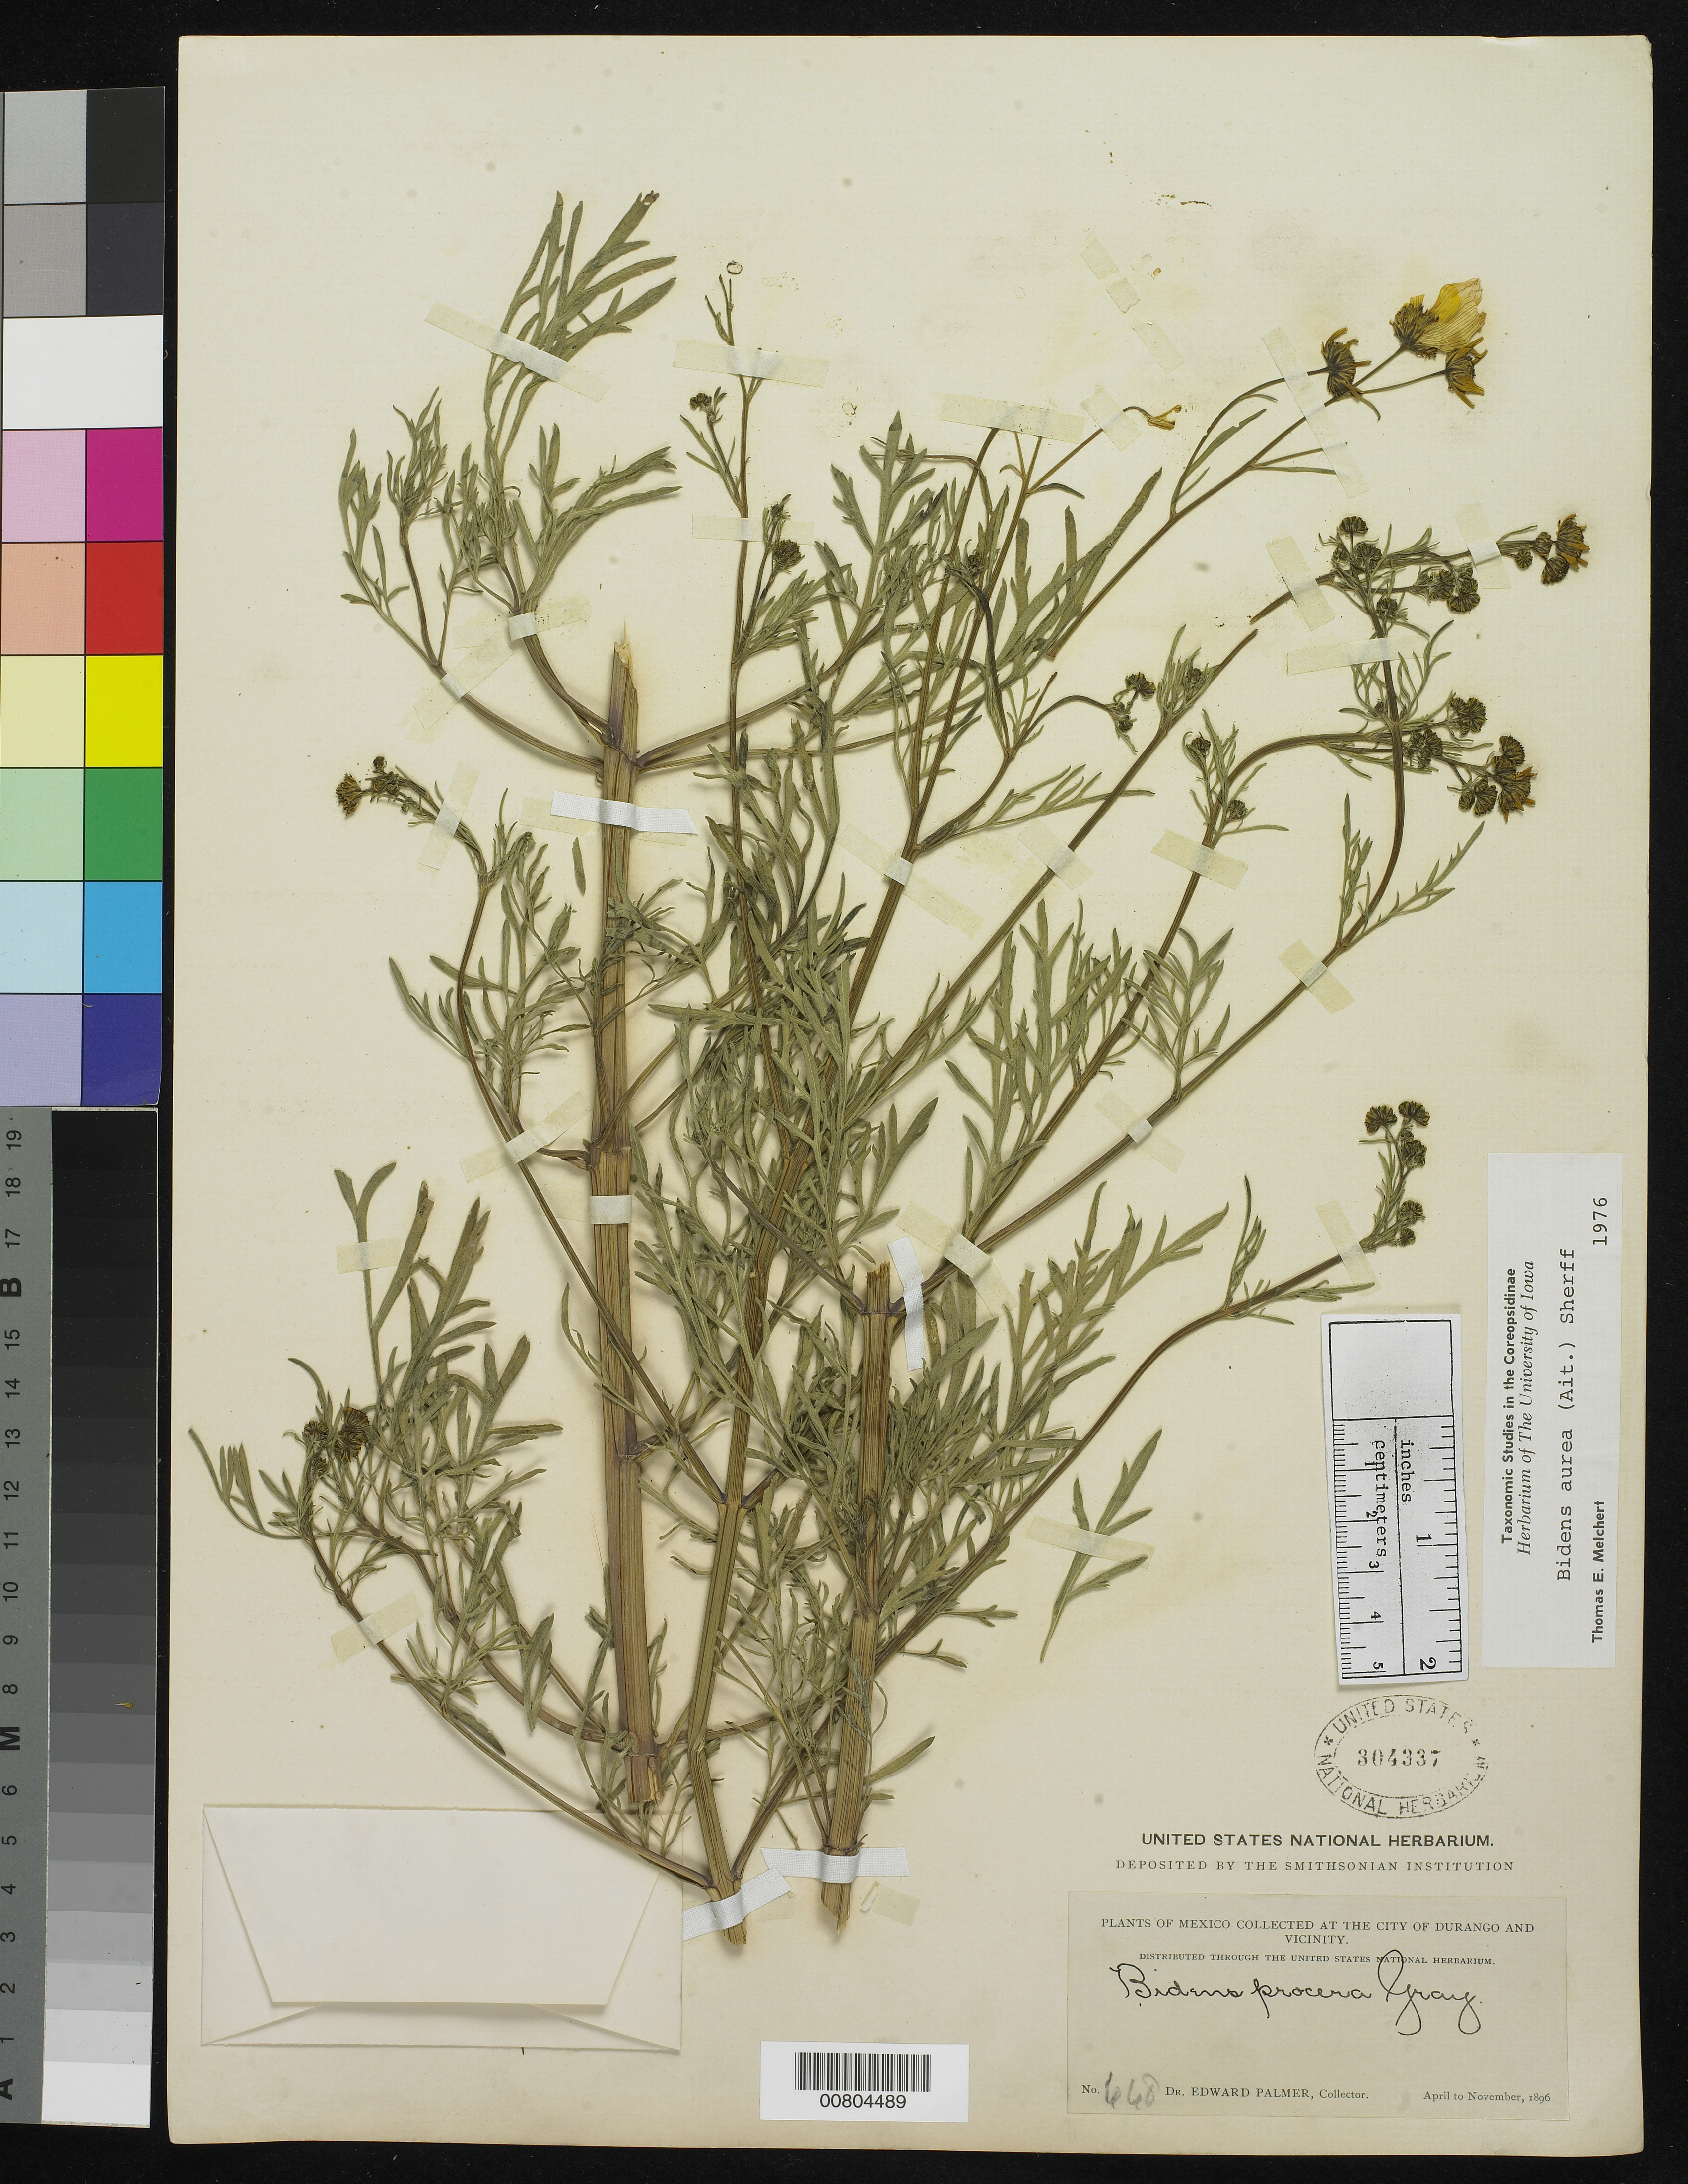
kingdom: Plantae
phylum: Tracheophyta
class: Magnoliopsida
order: Asterales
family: Asteraceae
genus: Bidens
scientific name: Bidens aurea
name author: (Aiton) Sherff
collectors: E. Palmer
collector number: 668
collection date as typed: Apr 1896 to -- Nov 1896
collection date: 1896-04/1896-11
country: Mexico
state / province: Durango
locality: City of Durango and vicinity.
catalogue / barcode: US 304337